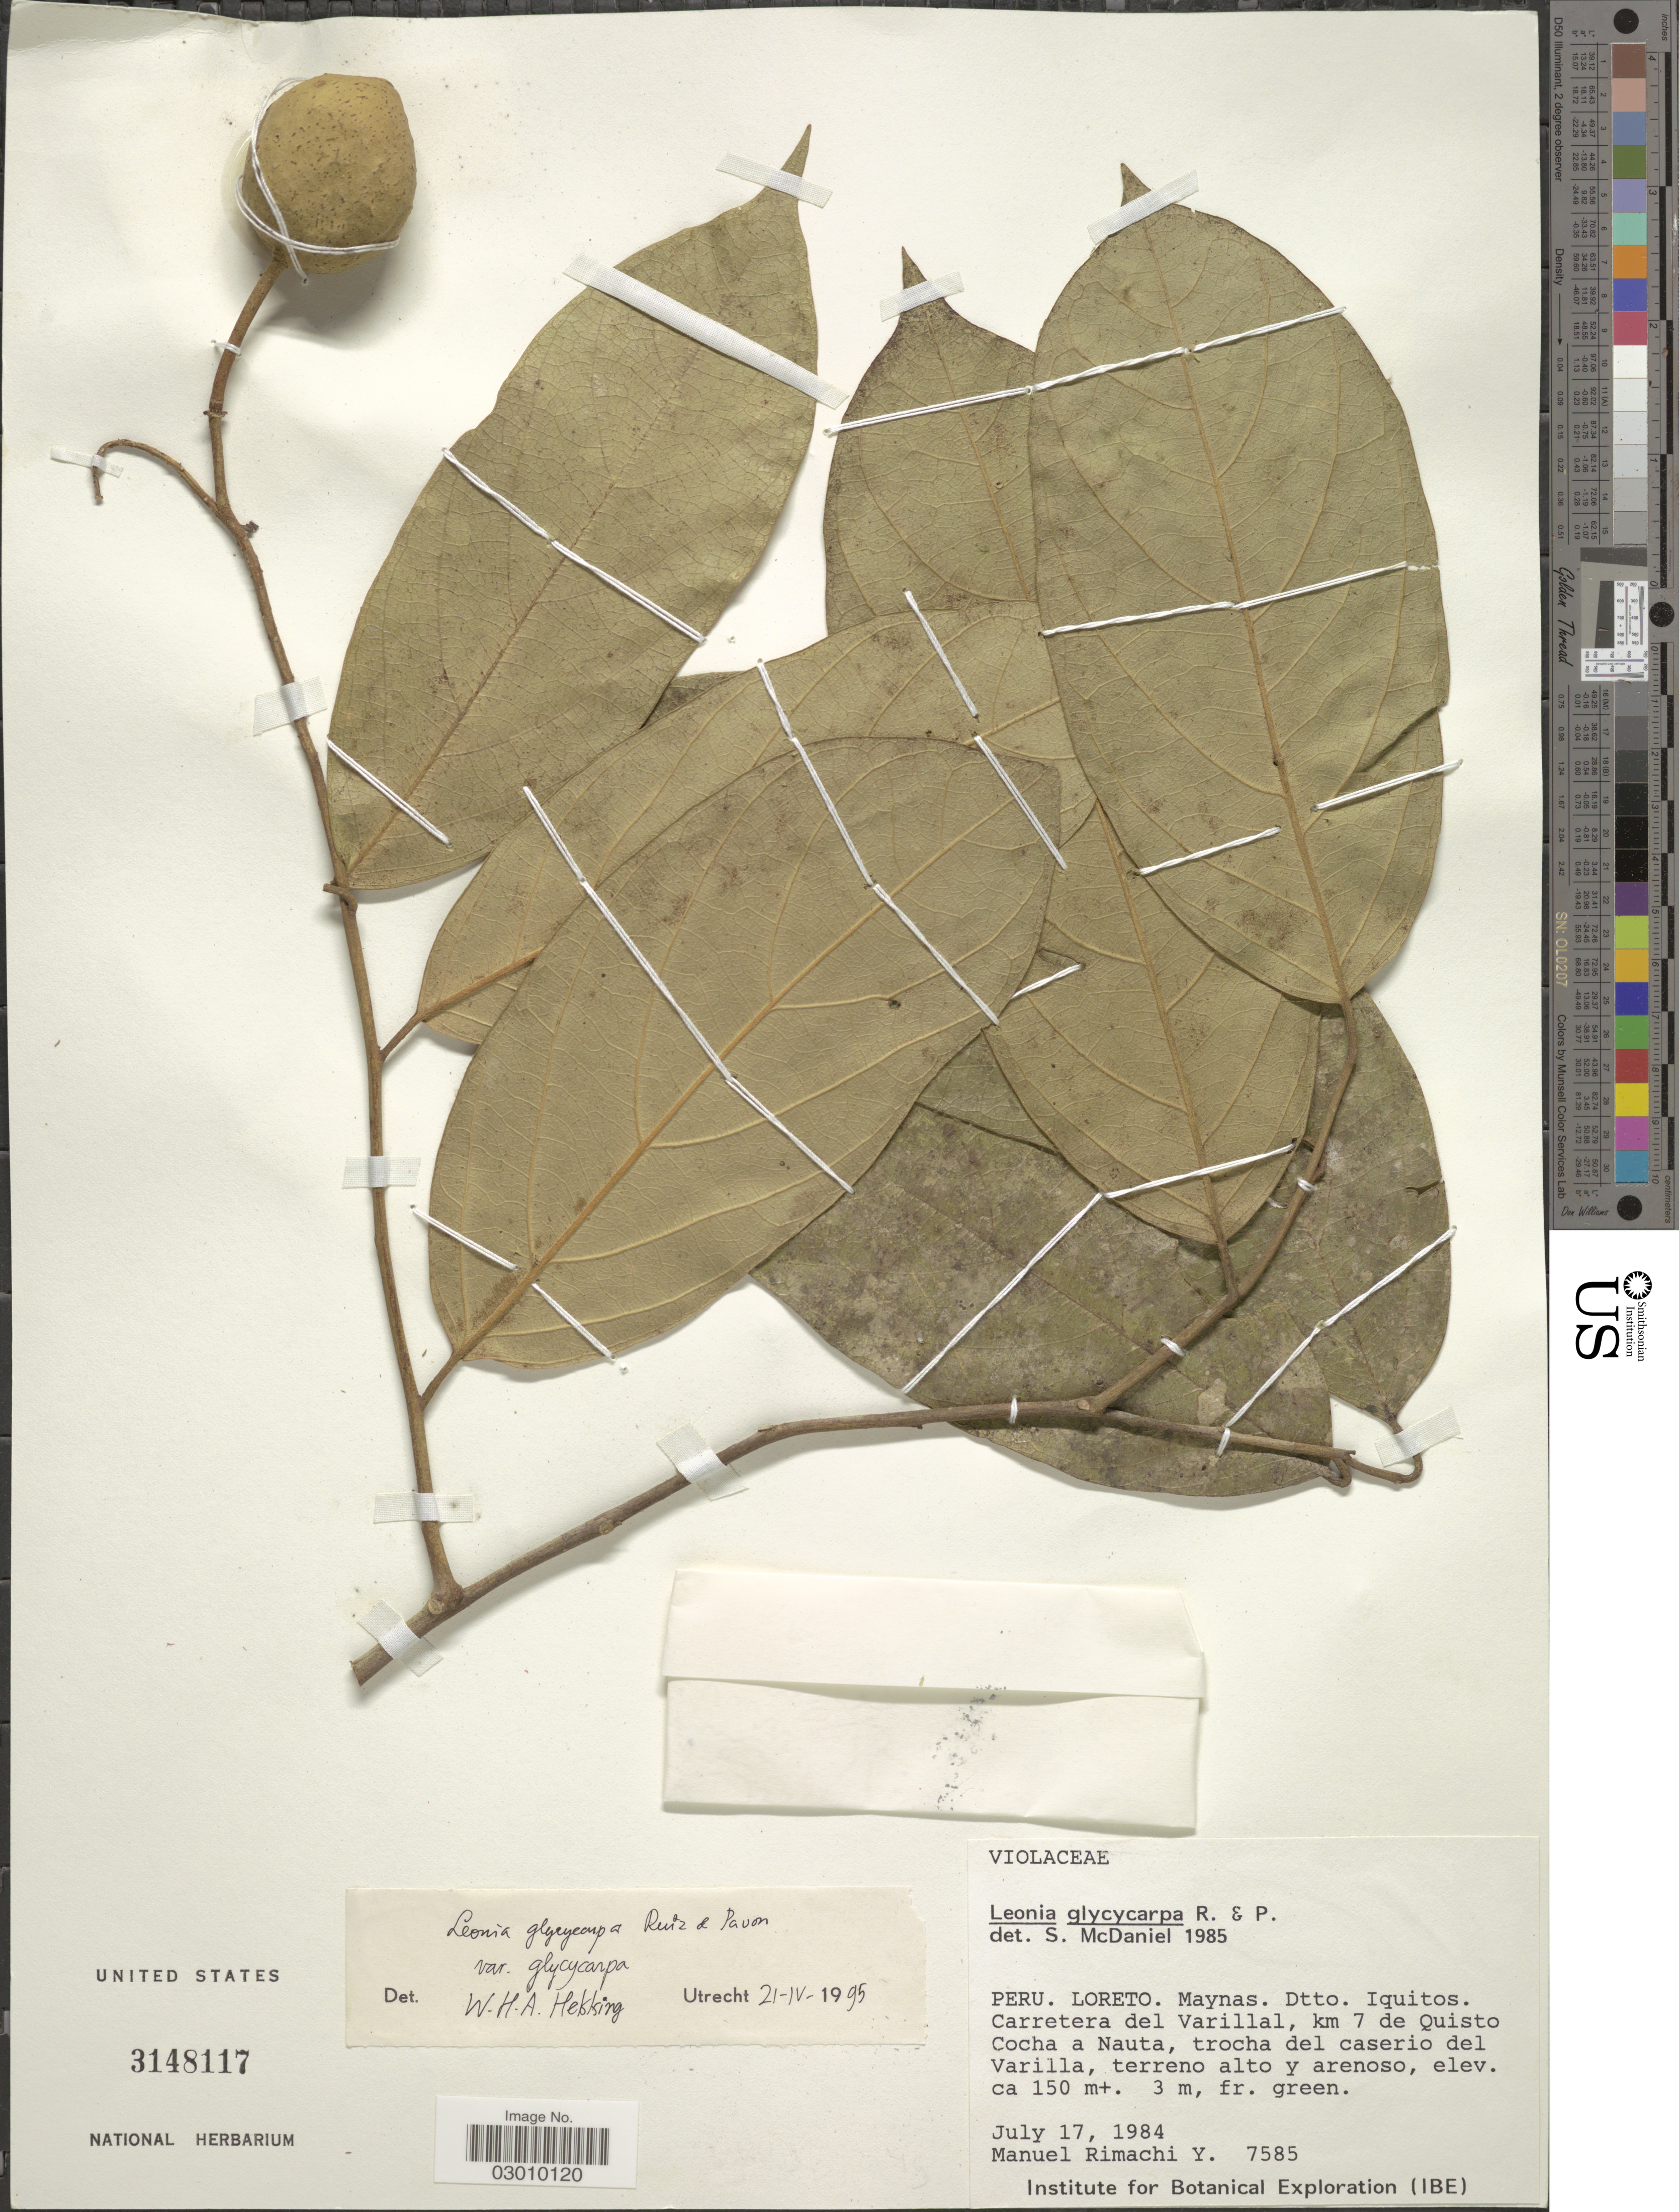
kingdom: Plantae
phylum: Tracheophyta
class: Magnoliopsida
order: Malpighiales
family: Violaceae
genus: Leonia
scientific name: Leonia glycycarpa var. glycycarpa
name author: Ruiz & Pav.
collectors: M. Rimachi Y.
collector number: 7585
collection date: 1984-07-17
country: Peru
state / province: Loreto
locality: Maynas, Dtto. Iquitos, Carretera del Varillal, km 7 de Quisto Cocha a Nauta, trocha del caserio del Varilla.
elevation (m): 150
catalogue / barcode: US 3148117